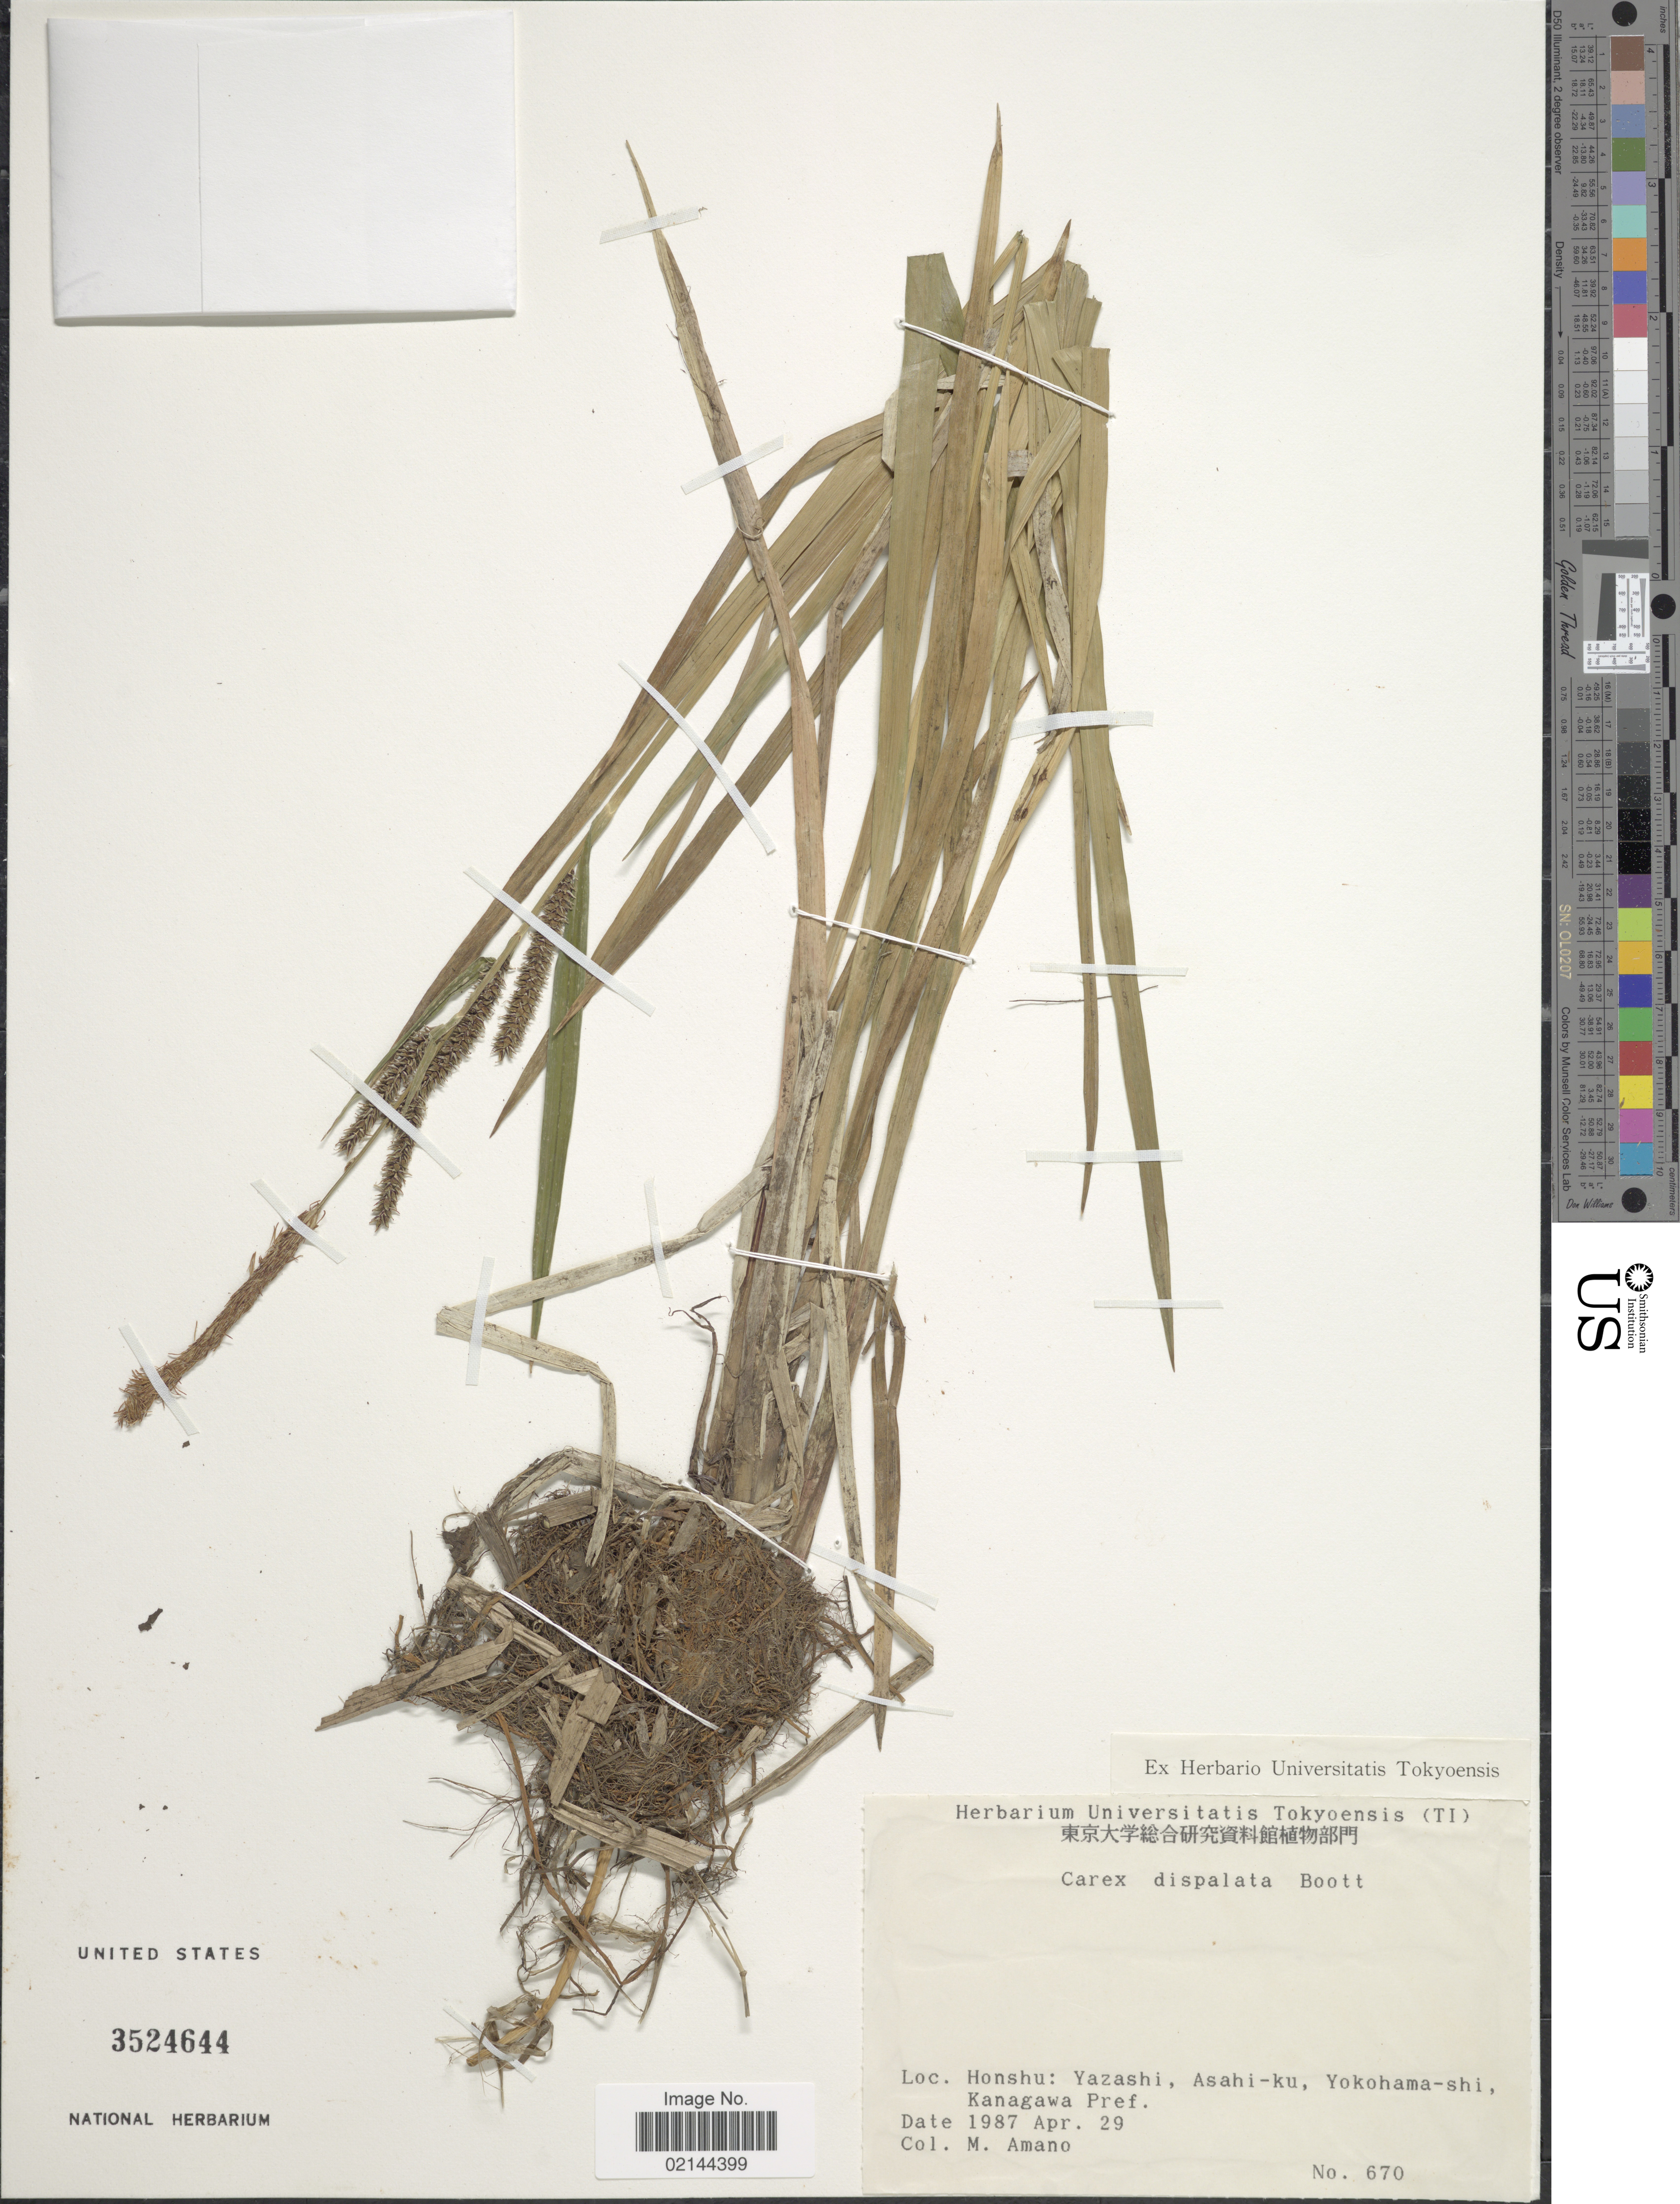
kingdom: Plantae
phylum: Tracheophyta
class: Liliopsida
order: Poales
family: Cyperaceae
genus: Carex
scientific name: Carex dispalata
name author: Boott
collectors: M. Amano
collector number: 670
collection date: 1987-04-29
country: Japan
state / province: Kanagawa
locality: Honshu: Yazashi, Asahi-Ku, Yokoham-shi, Kanagawa Pref.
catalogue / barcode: US 3524644